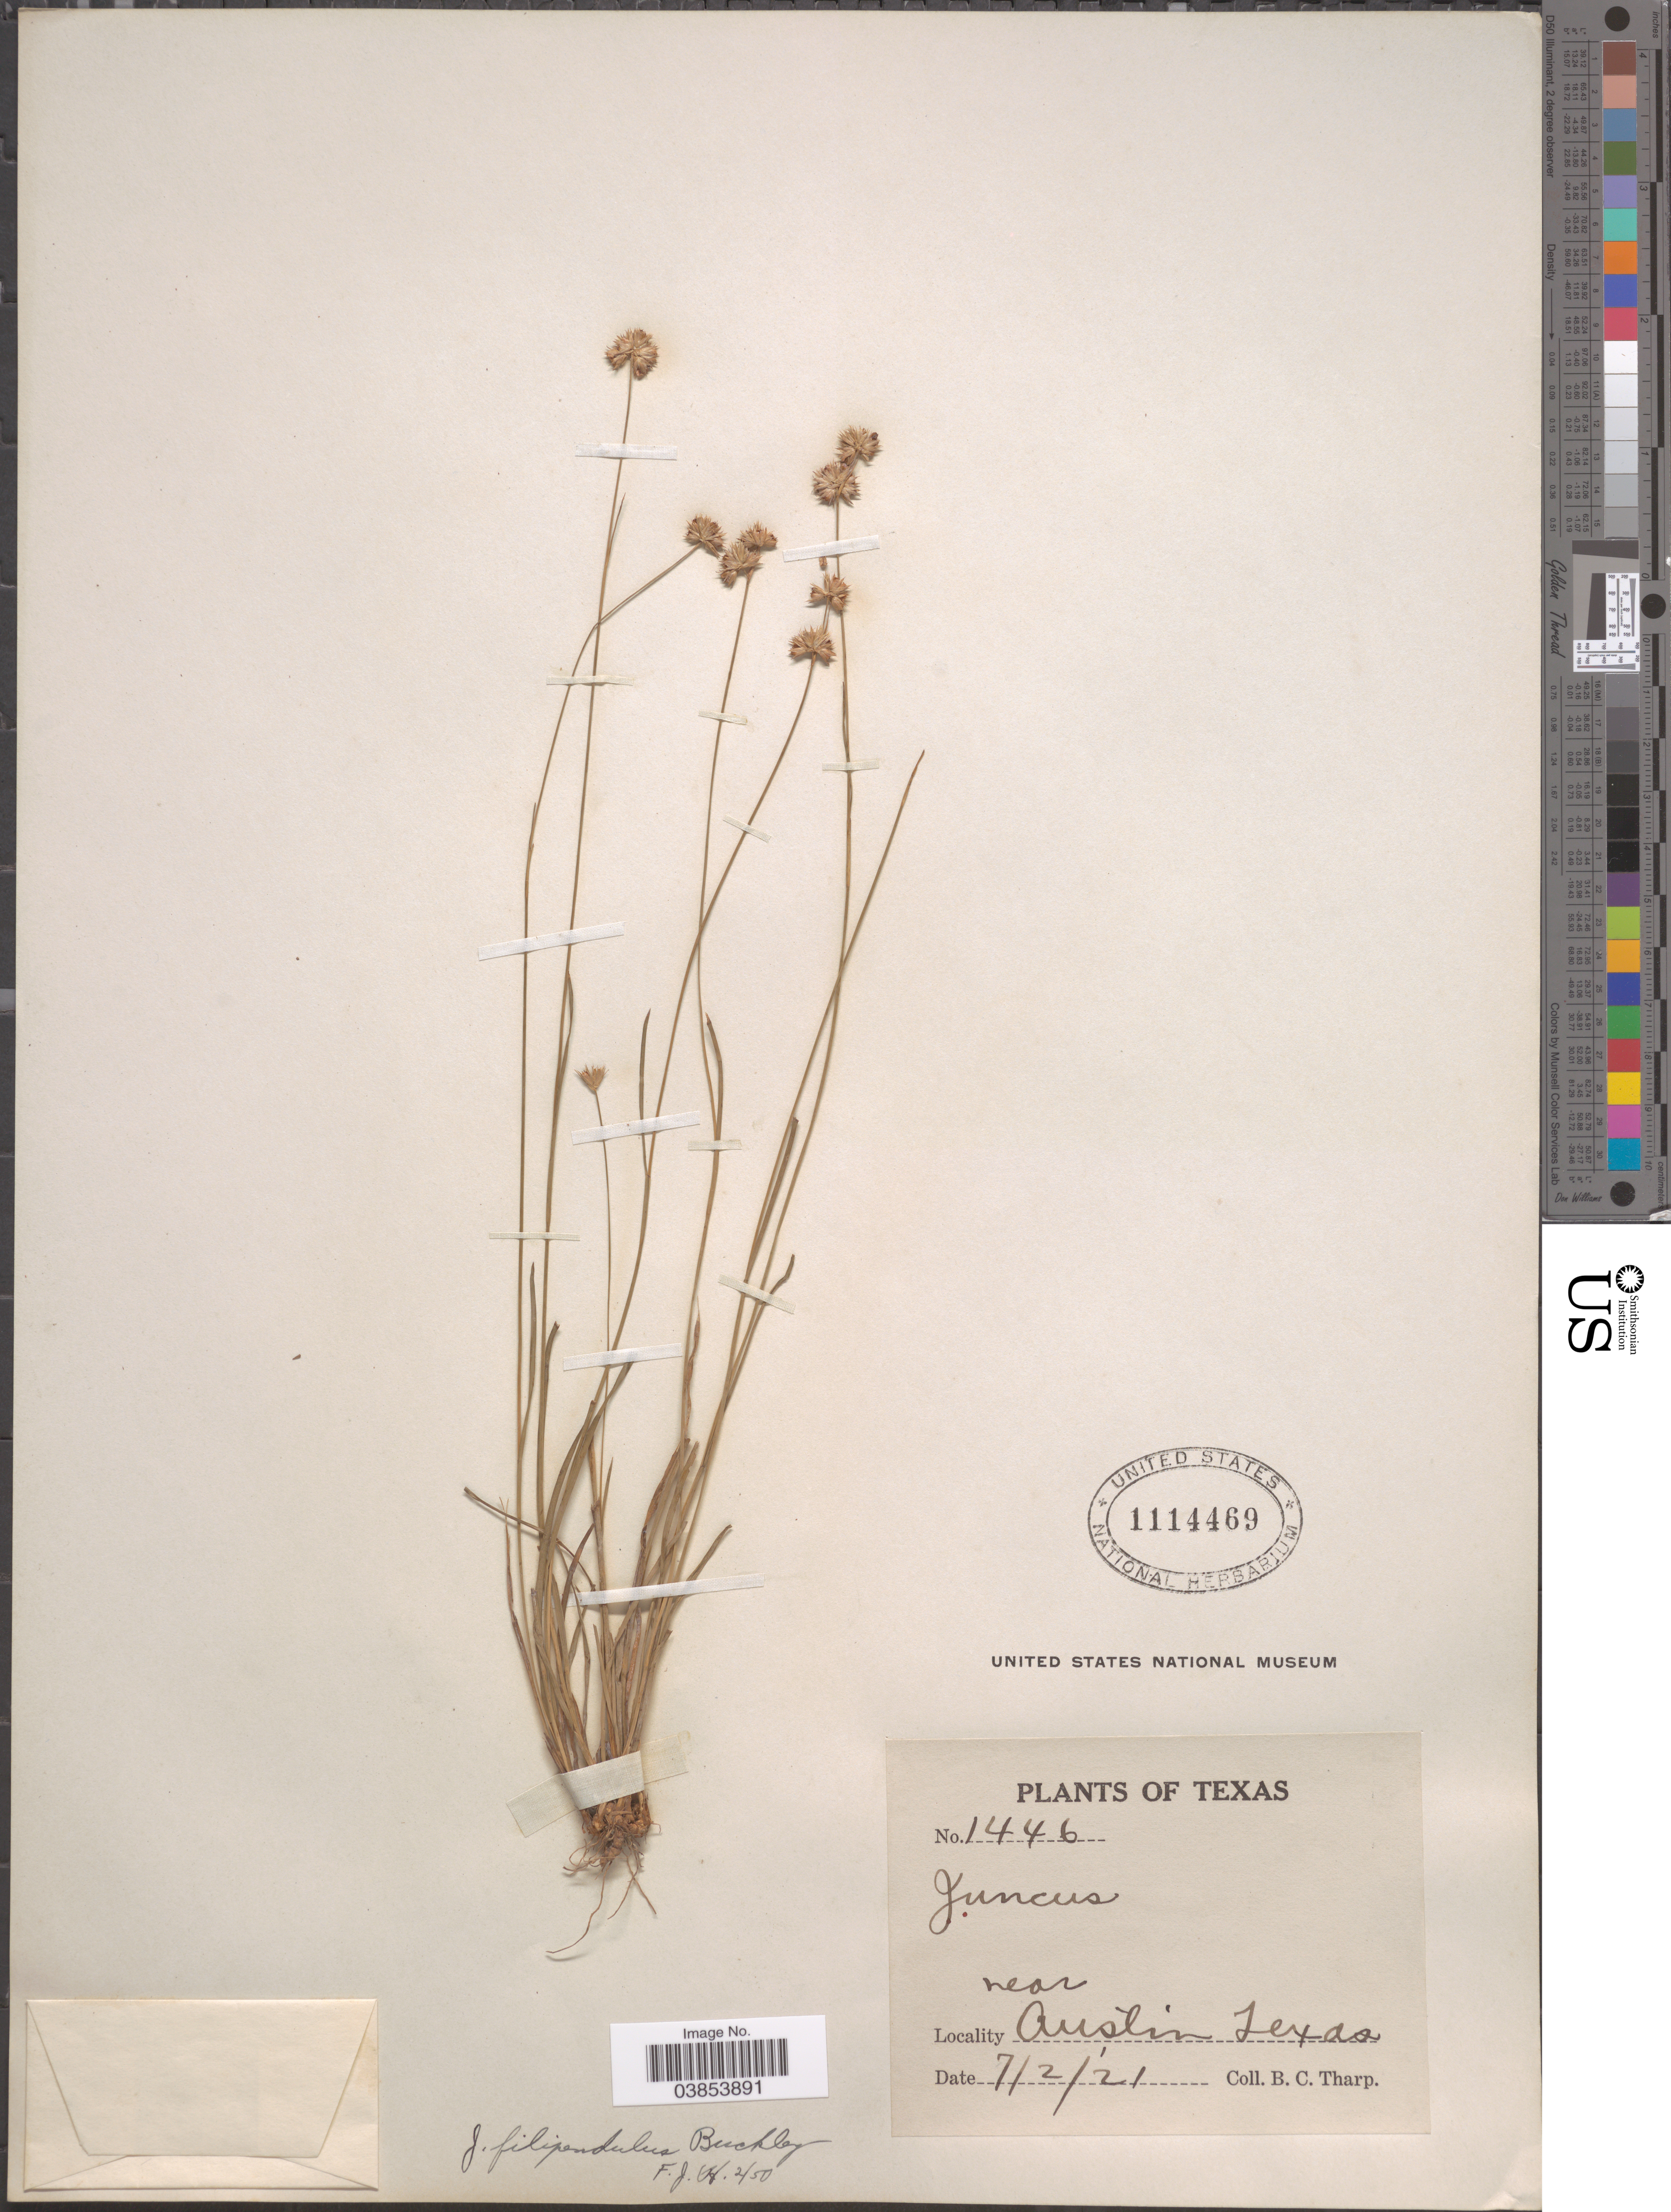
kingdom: Plantae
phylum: Tracheophyta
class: Liliopsida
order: Poales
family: Juncaceae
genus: Juncus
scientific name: Juncus filipendulus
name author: Buckley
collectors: B. C. Tharp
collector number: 1446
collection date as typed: Transcribed d/m/y: 2/7/21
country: United States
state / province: Texas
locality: Near Austin.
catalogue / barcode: US 1114469